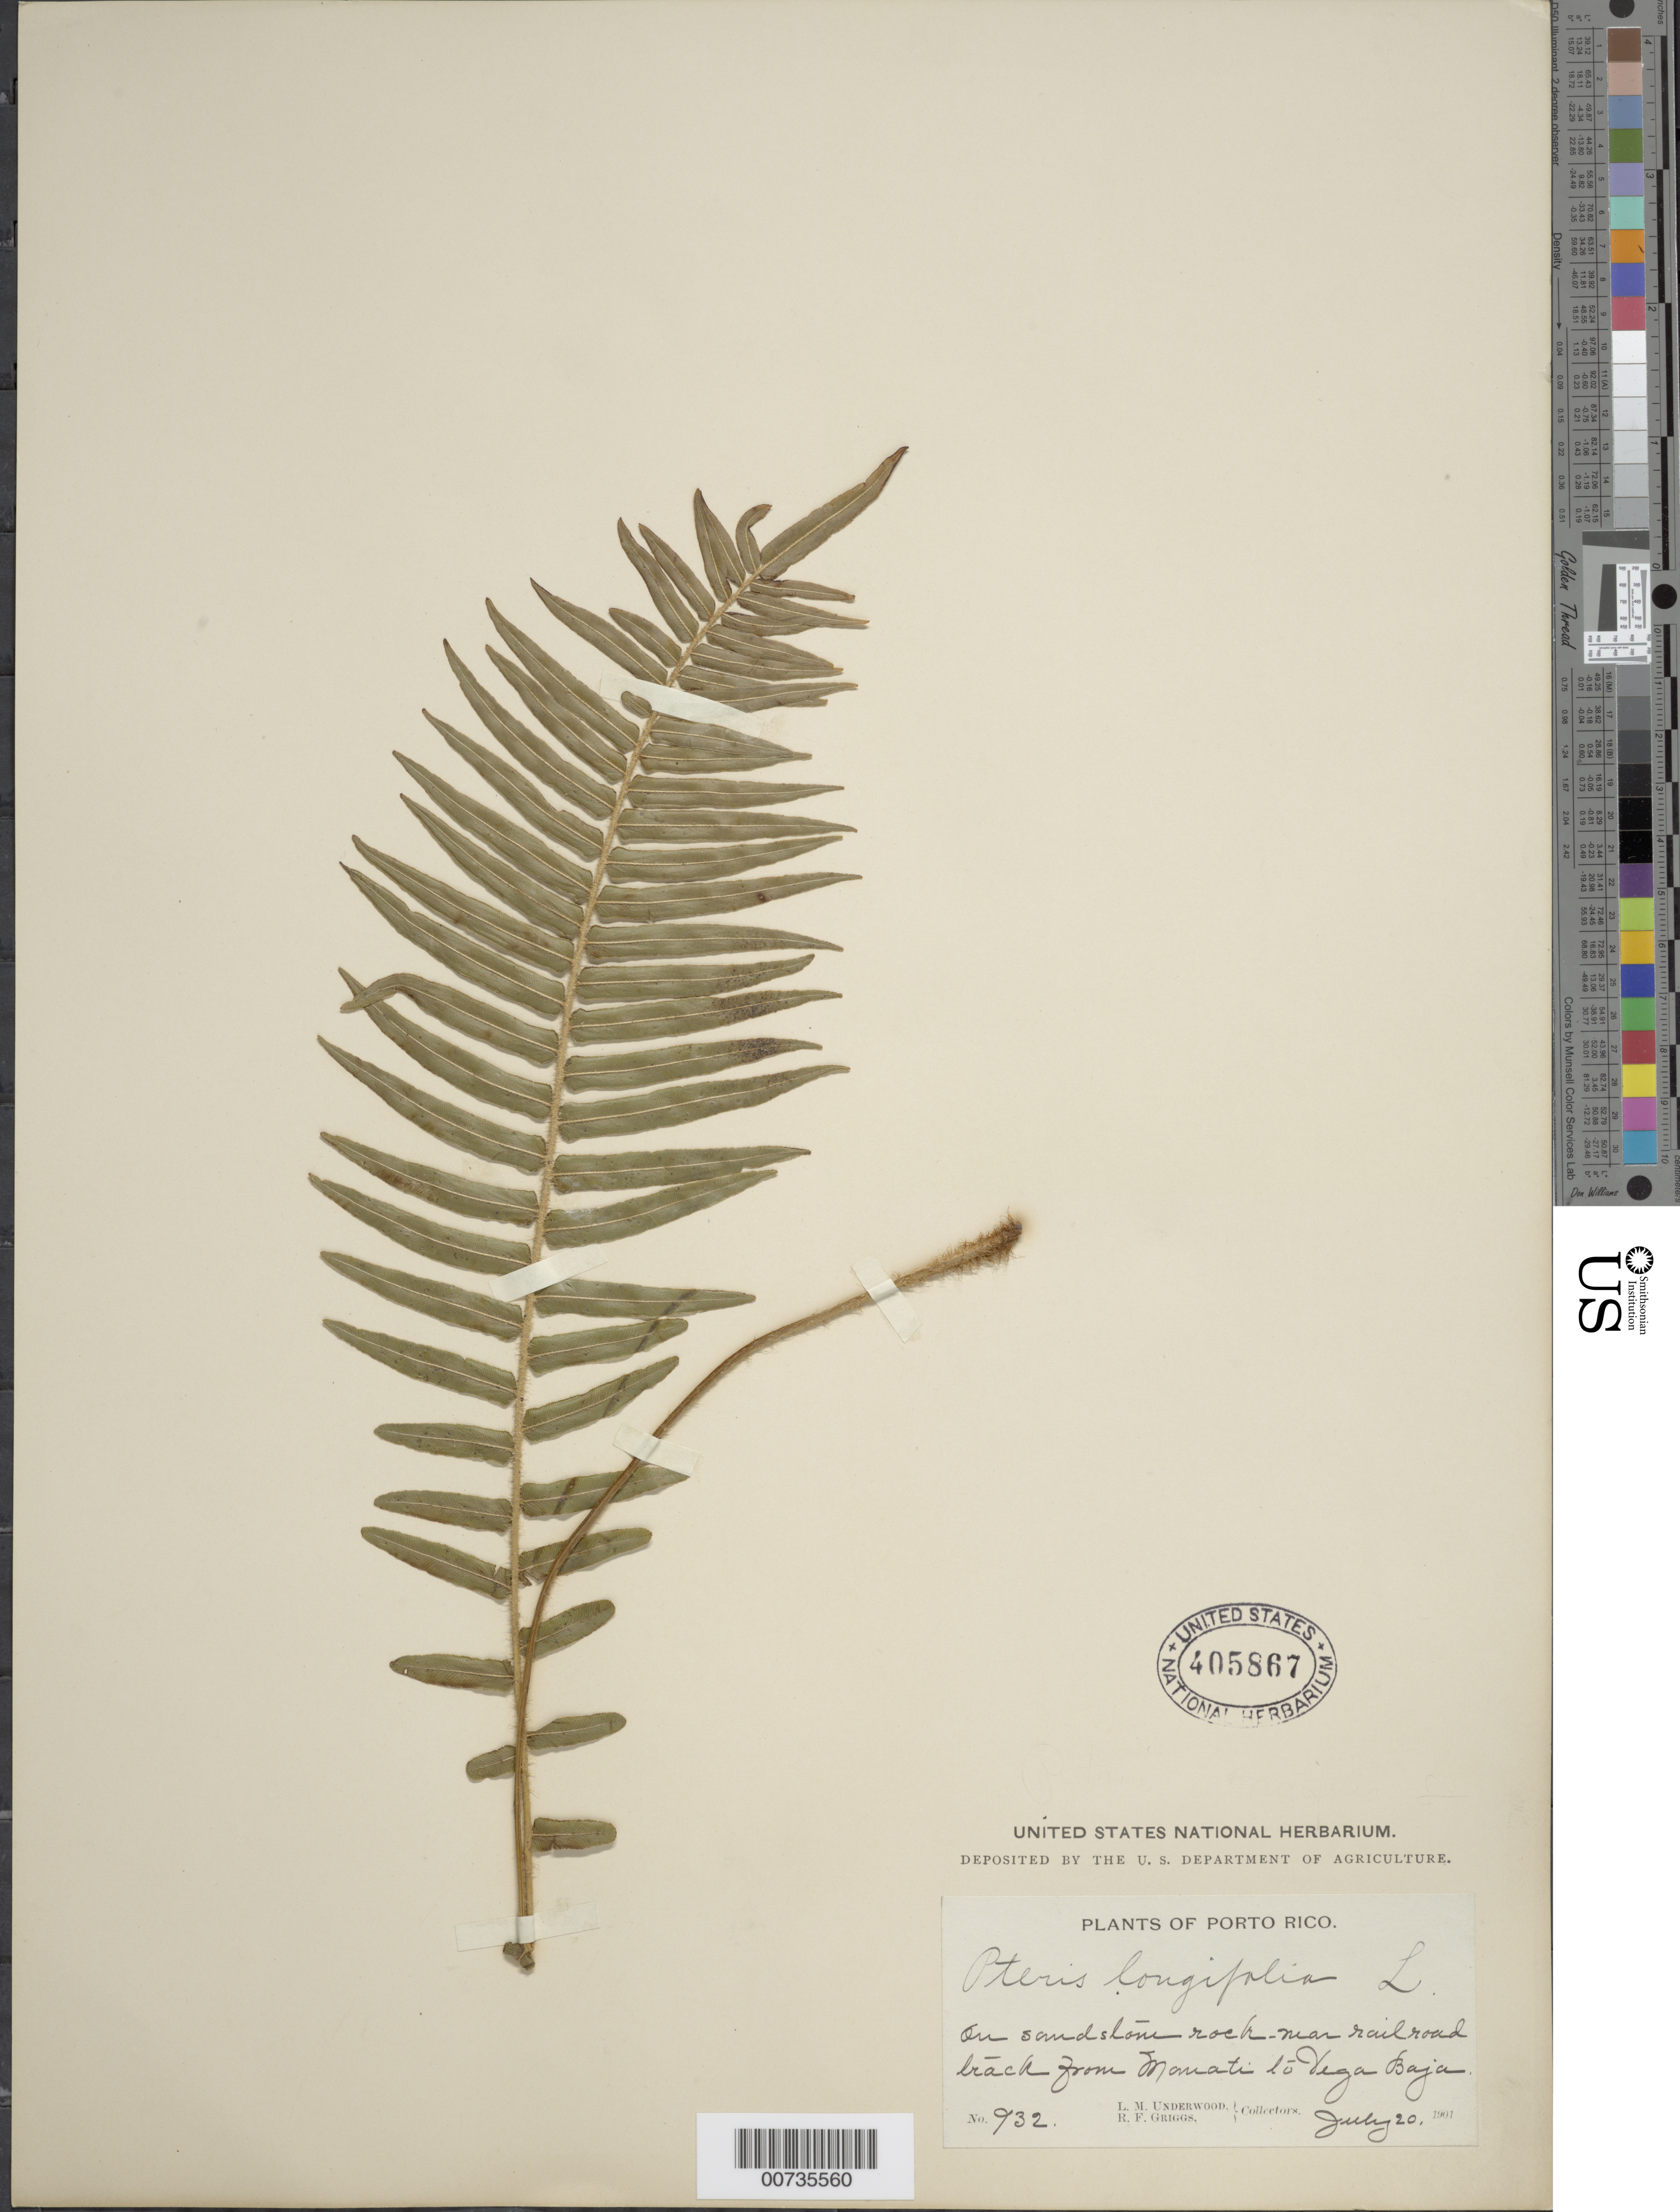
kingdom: Plantae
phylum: Tracheophyta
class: Polypodiopsida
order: Polypodiales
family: Pteridaceae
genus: Pteris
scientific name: Pteris longifolia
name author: L.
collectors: L. M. Underwood & R. F. Griggs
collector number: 932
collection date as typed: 20 Jul 1901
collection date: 1901-07-20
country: Puerto Rico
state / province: Vega Baja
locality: Manati to Vega Baja, near Railroad track from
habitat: On sandstone rock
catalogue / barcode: US 405867